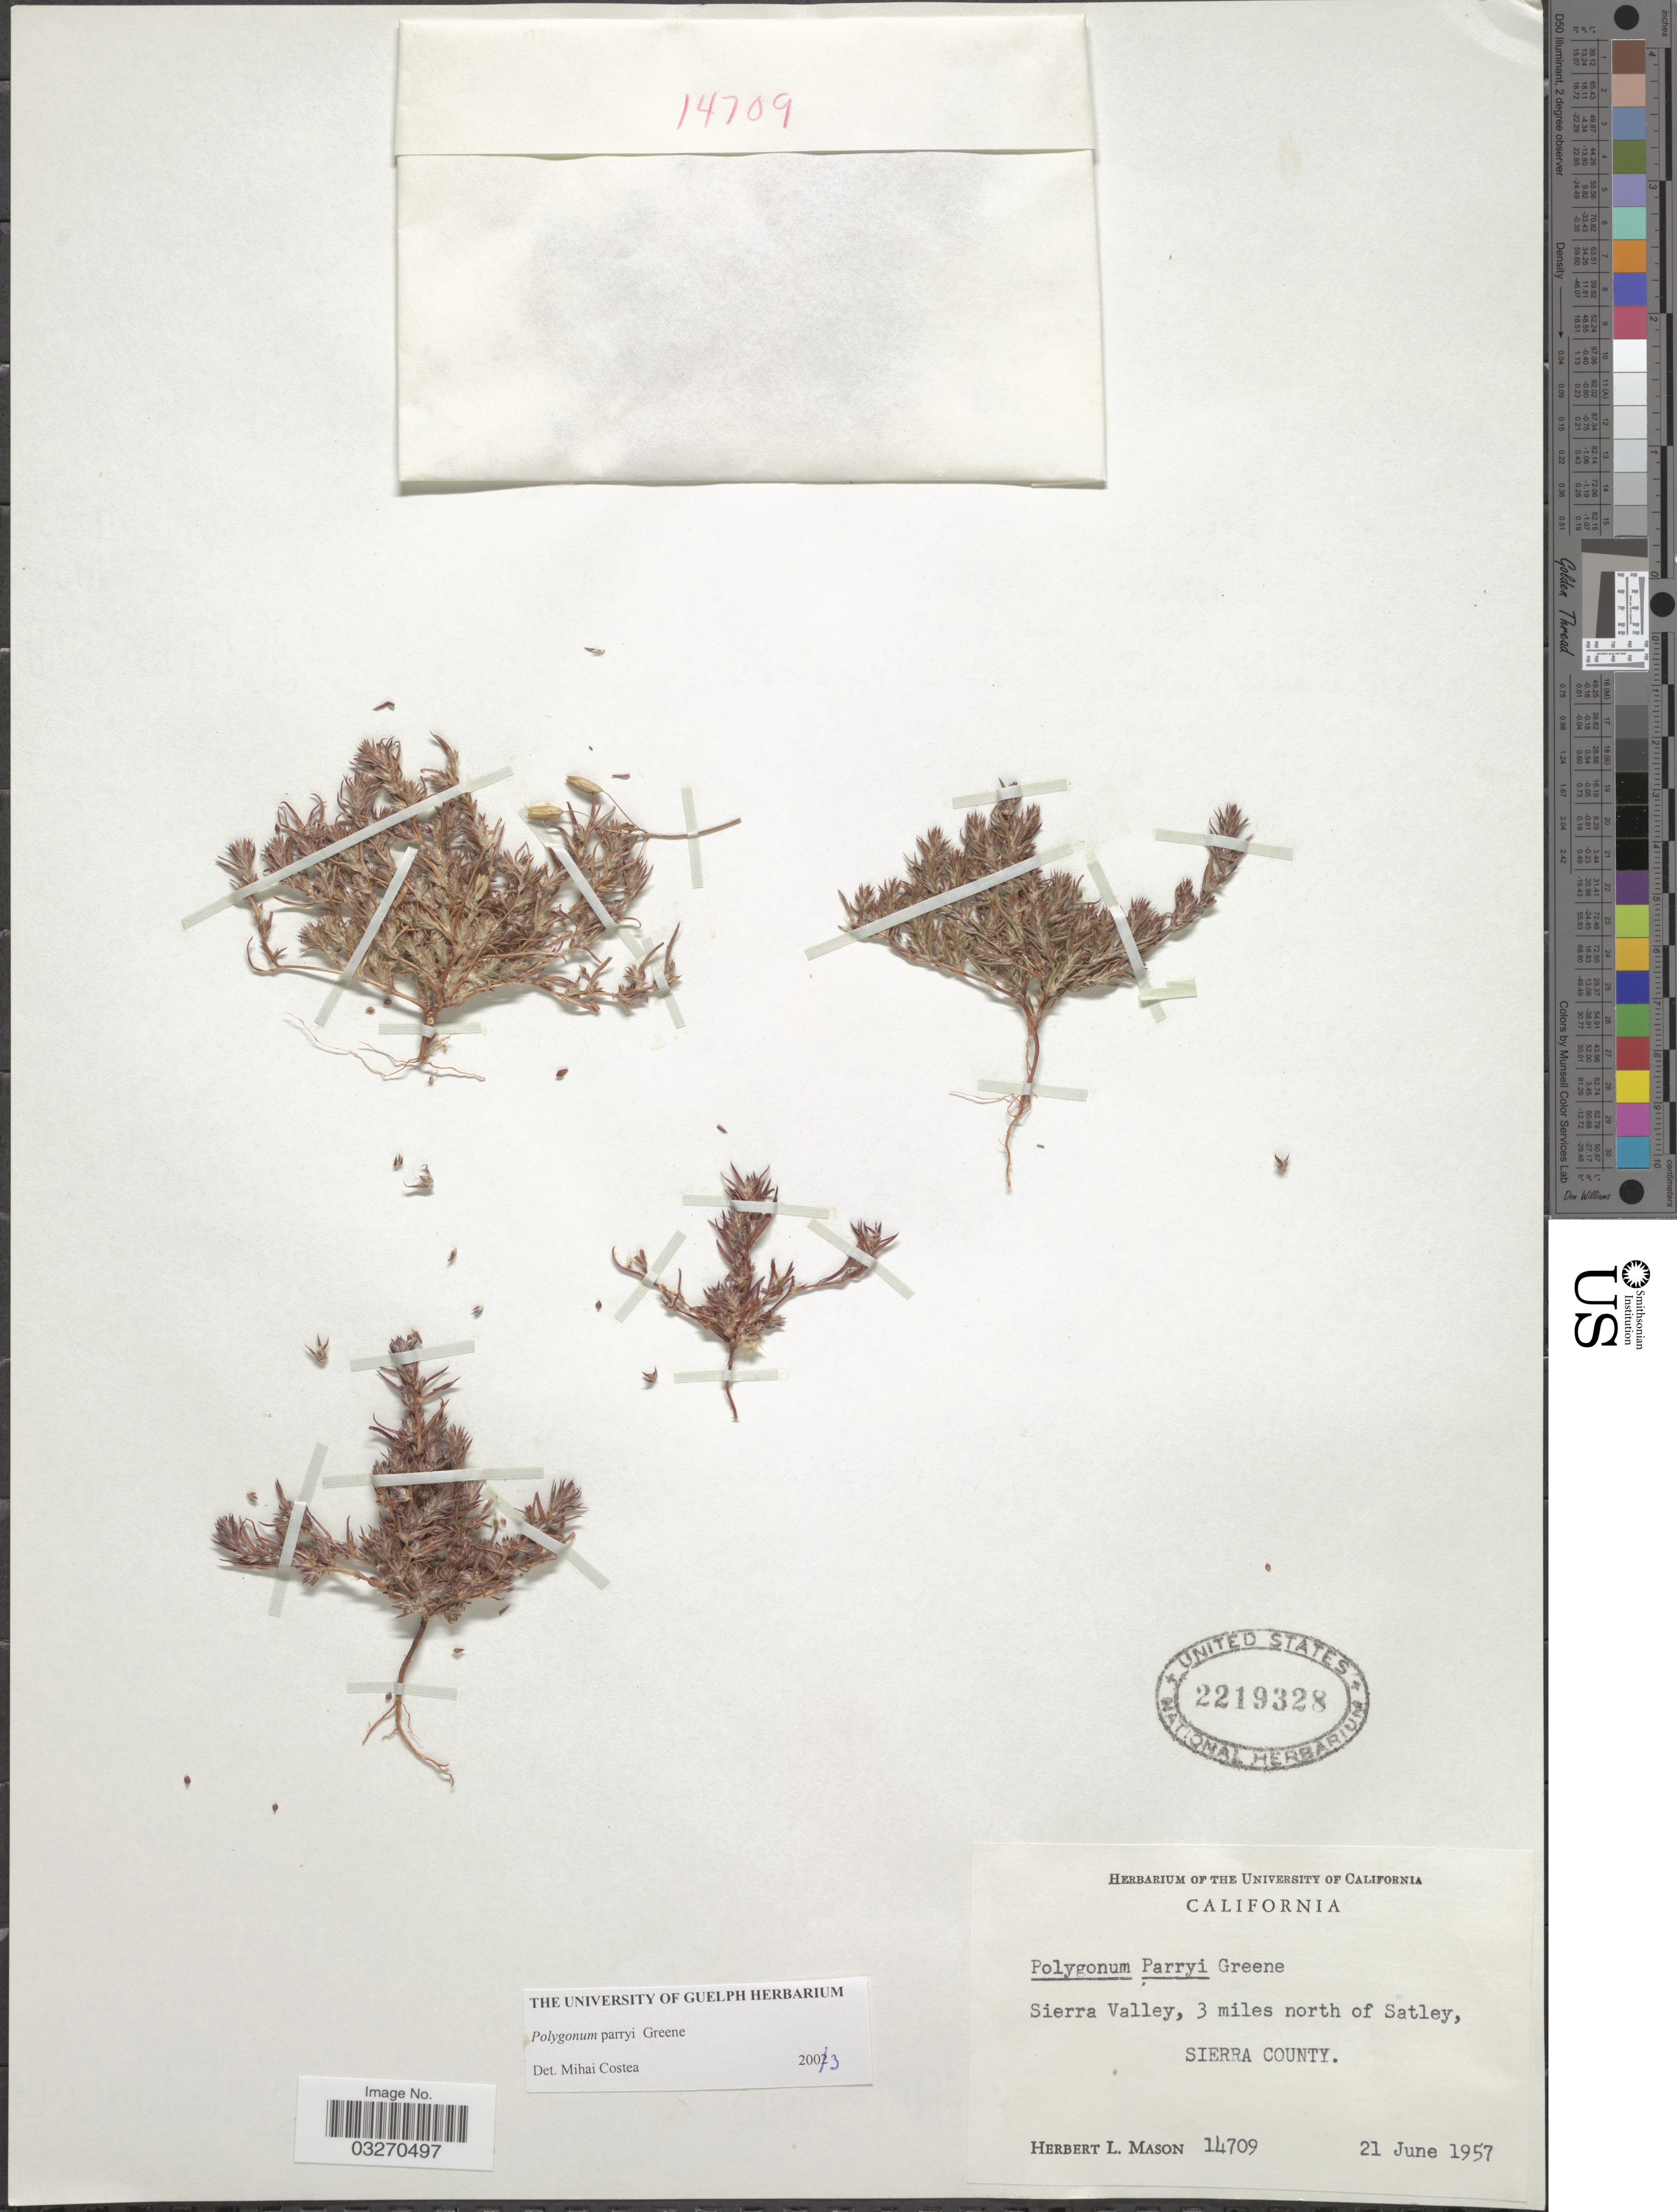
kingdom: Plantae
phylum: Tracheophyta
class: Magnoliopsida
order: Caryophyllales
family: Polygonaceae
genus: Polygonum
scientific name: Polygonum parryi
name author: Greene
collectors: H. L. Mason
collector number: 14709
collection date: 1957-06-21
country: United States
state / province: California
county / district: Sierra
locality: Sierra Valley, 3 miles north of Satley, Sierra County.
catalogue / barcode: US 2219328